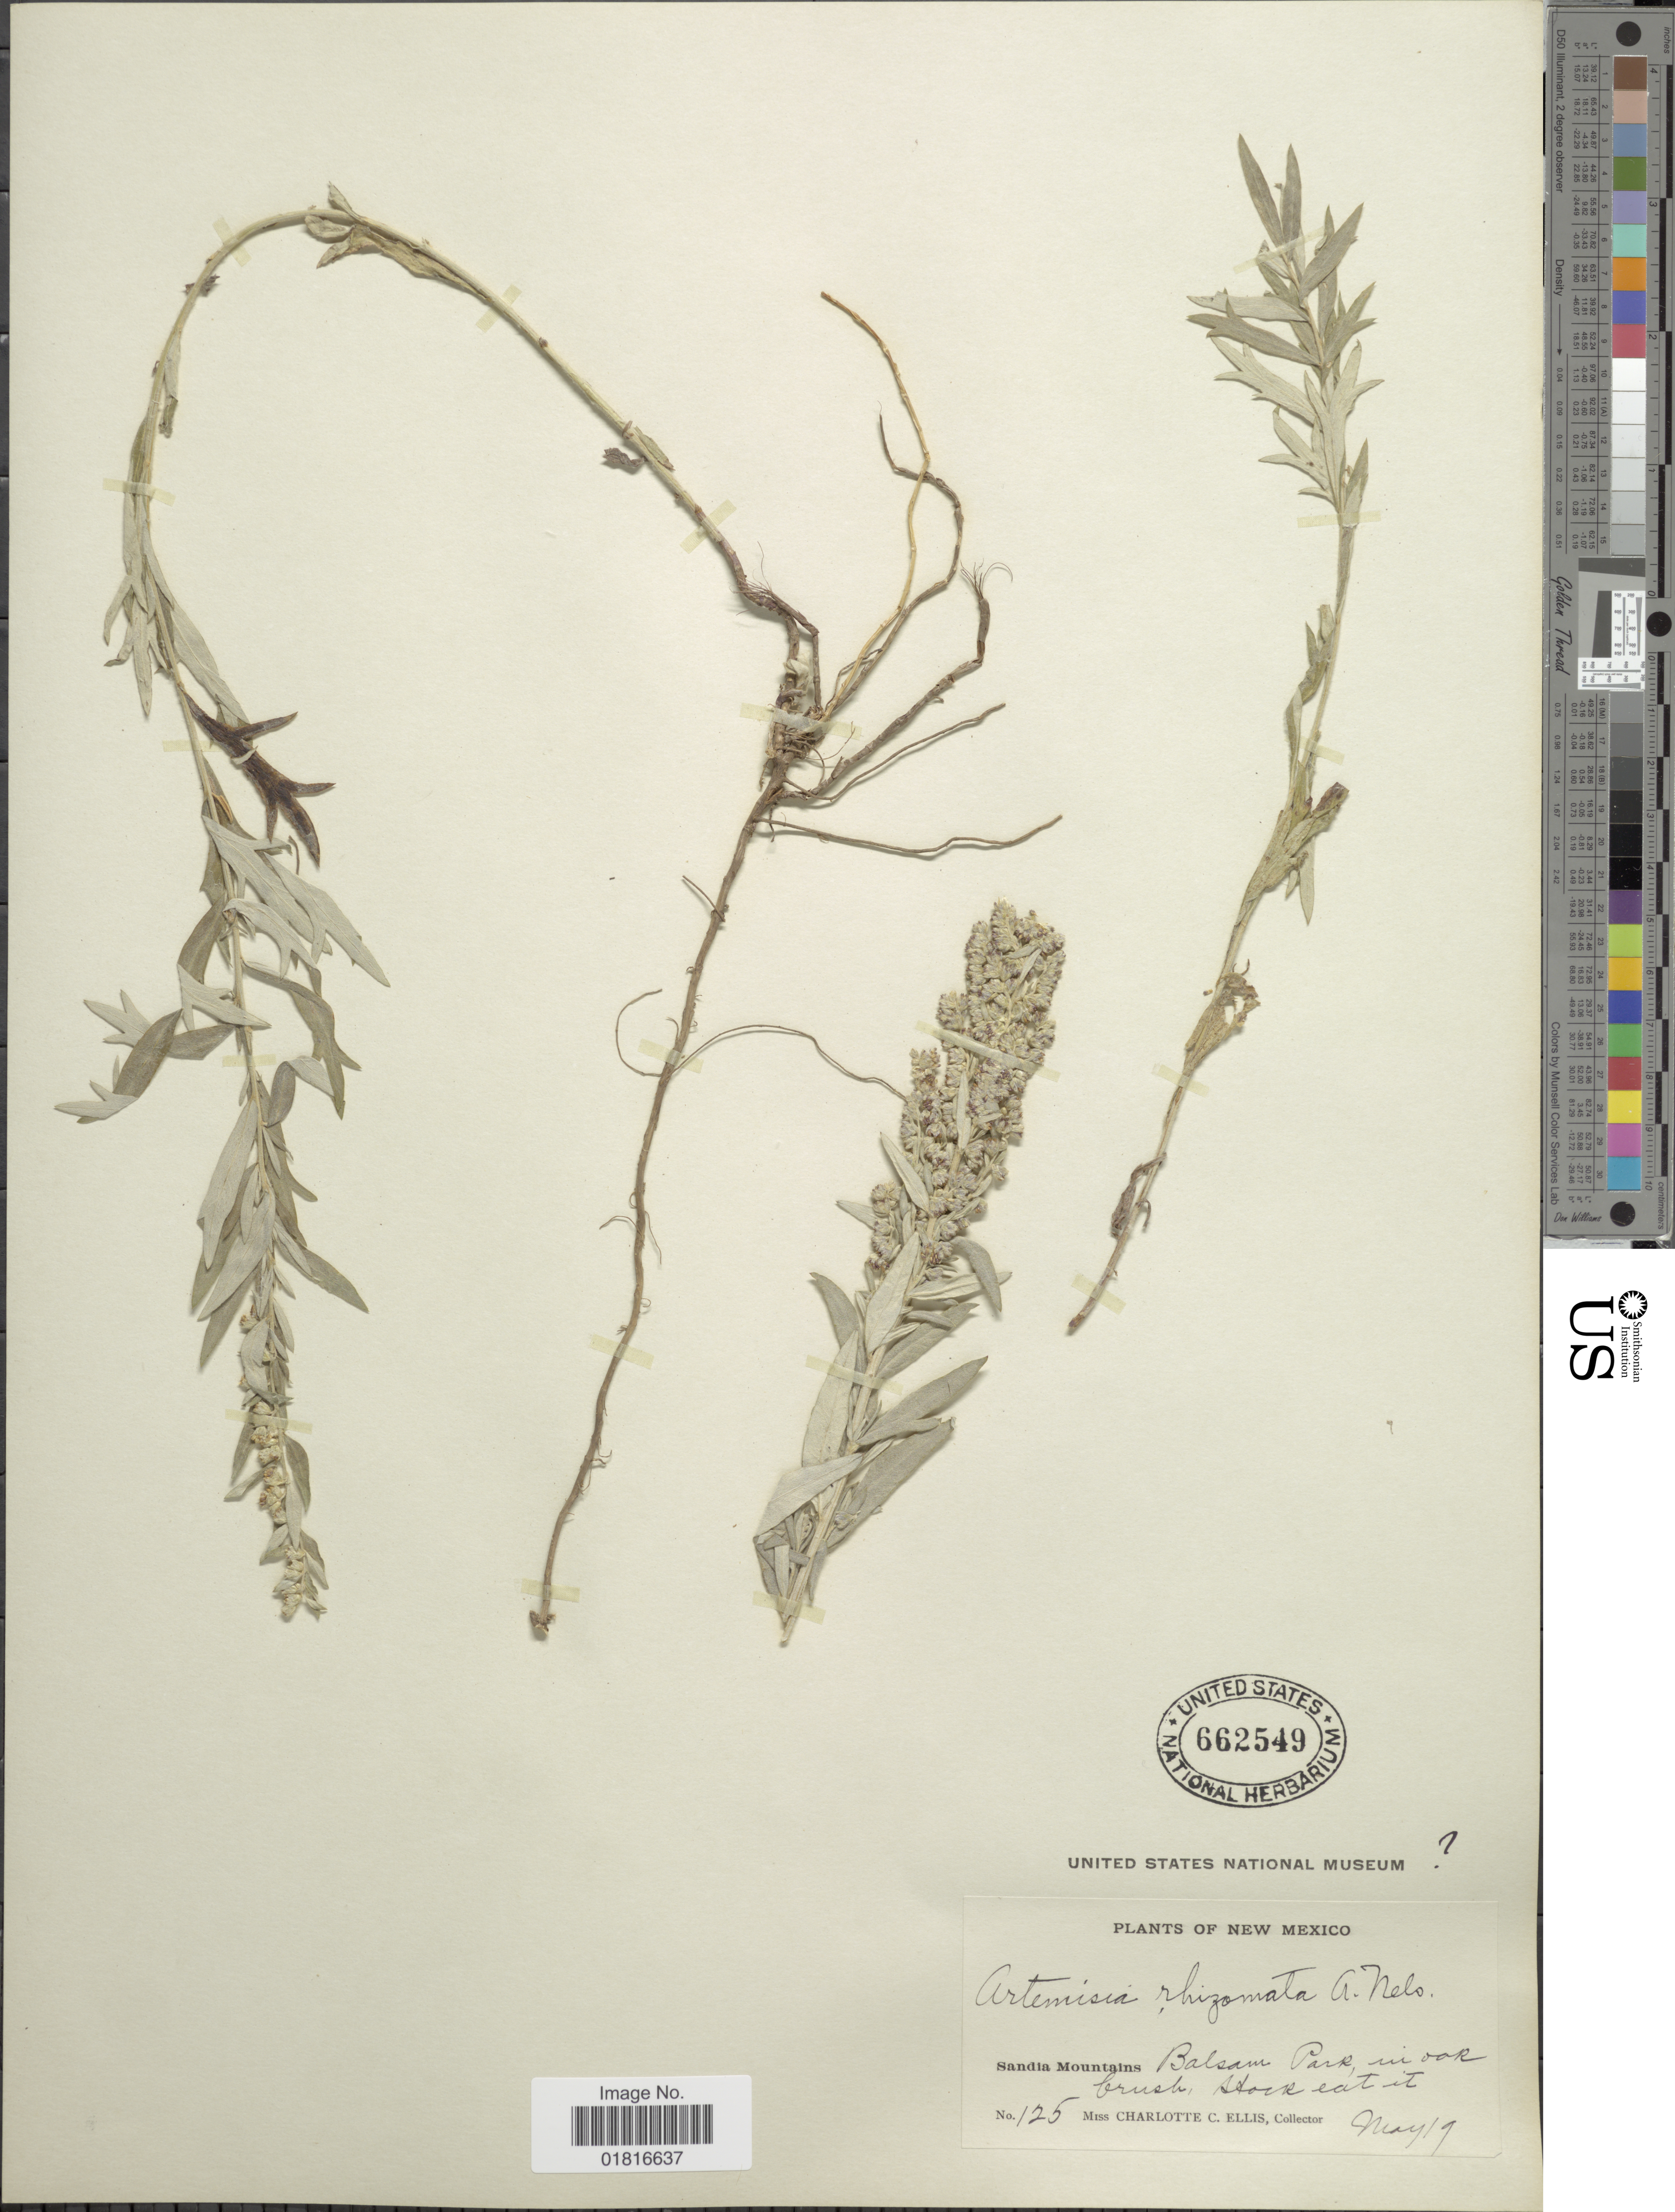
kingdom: Plantae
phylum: Tracheophyta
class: Magnoliopsida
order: Asterales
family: Asteraceae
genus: Artemisia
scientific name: Artemisia rhizomata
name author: A. Nelson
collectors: C. C. Ellis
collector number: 125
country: United States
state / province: New Mexico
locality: Sandia Mountains, Balsam Park, in oak brush, stock eat it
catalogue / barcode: US 662549